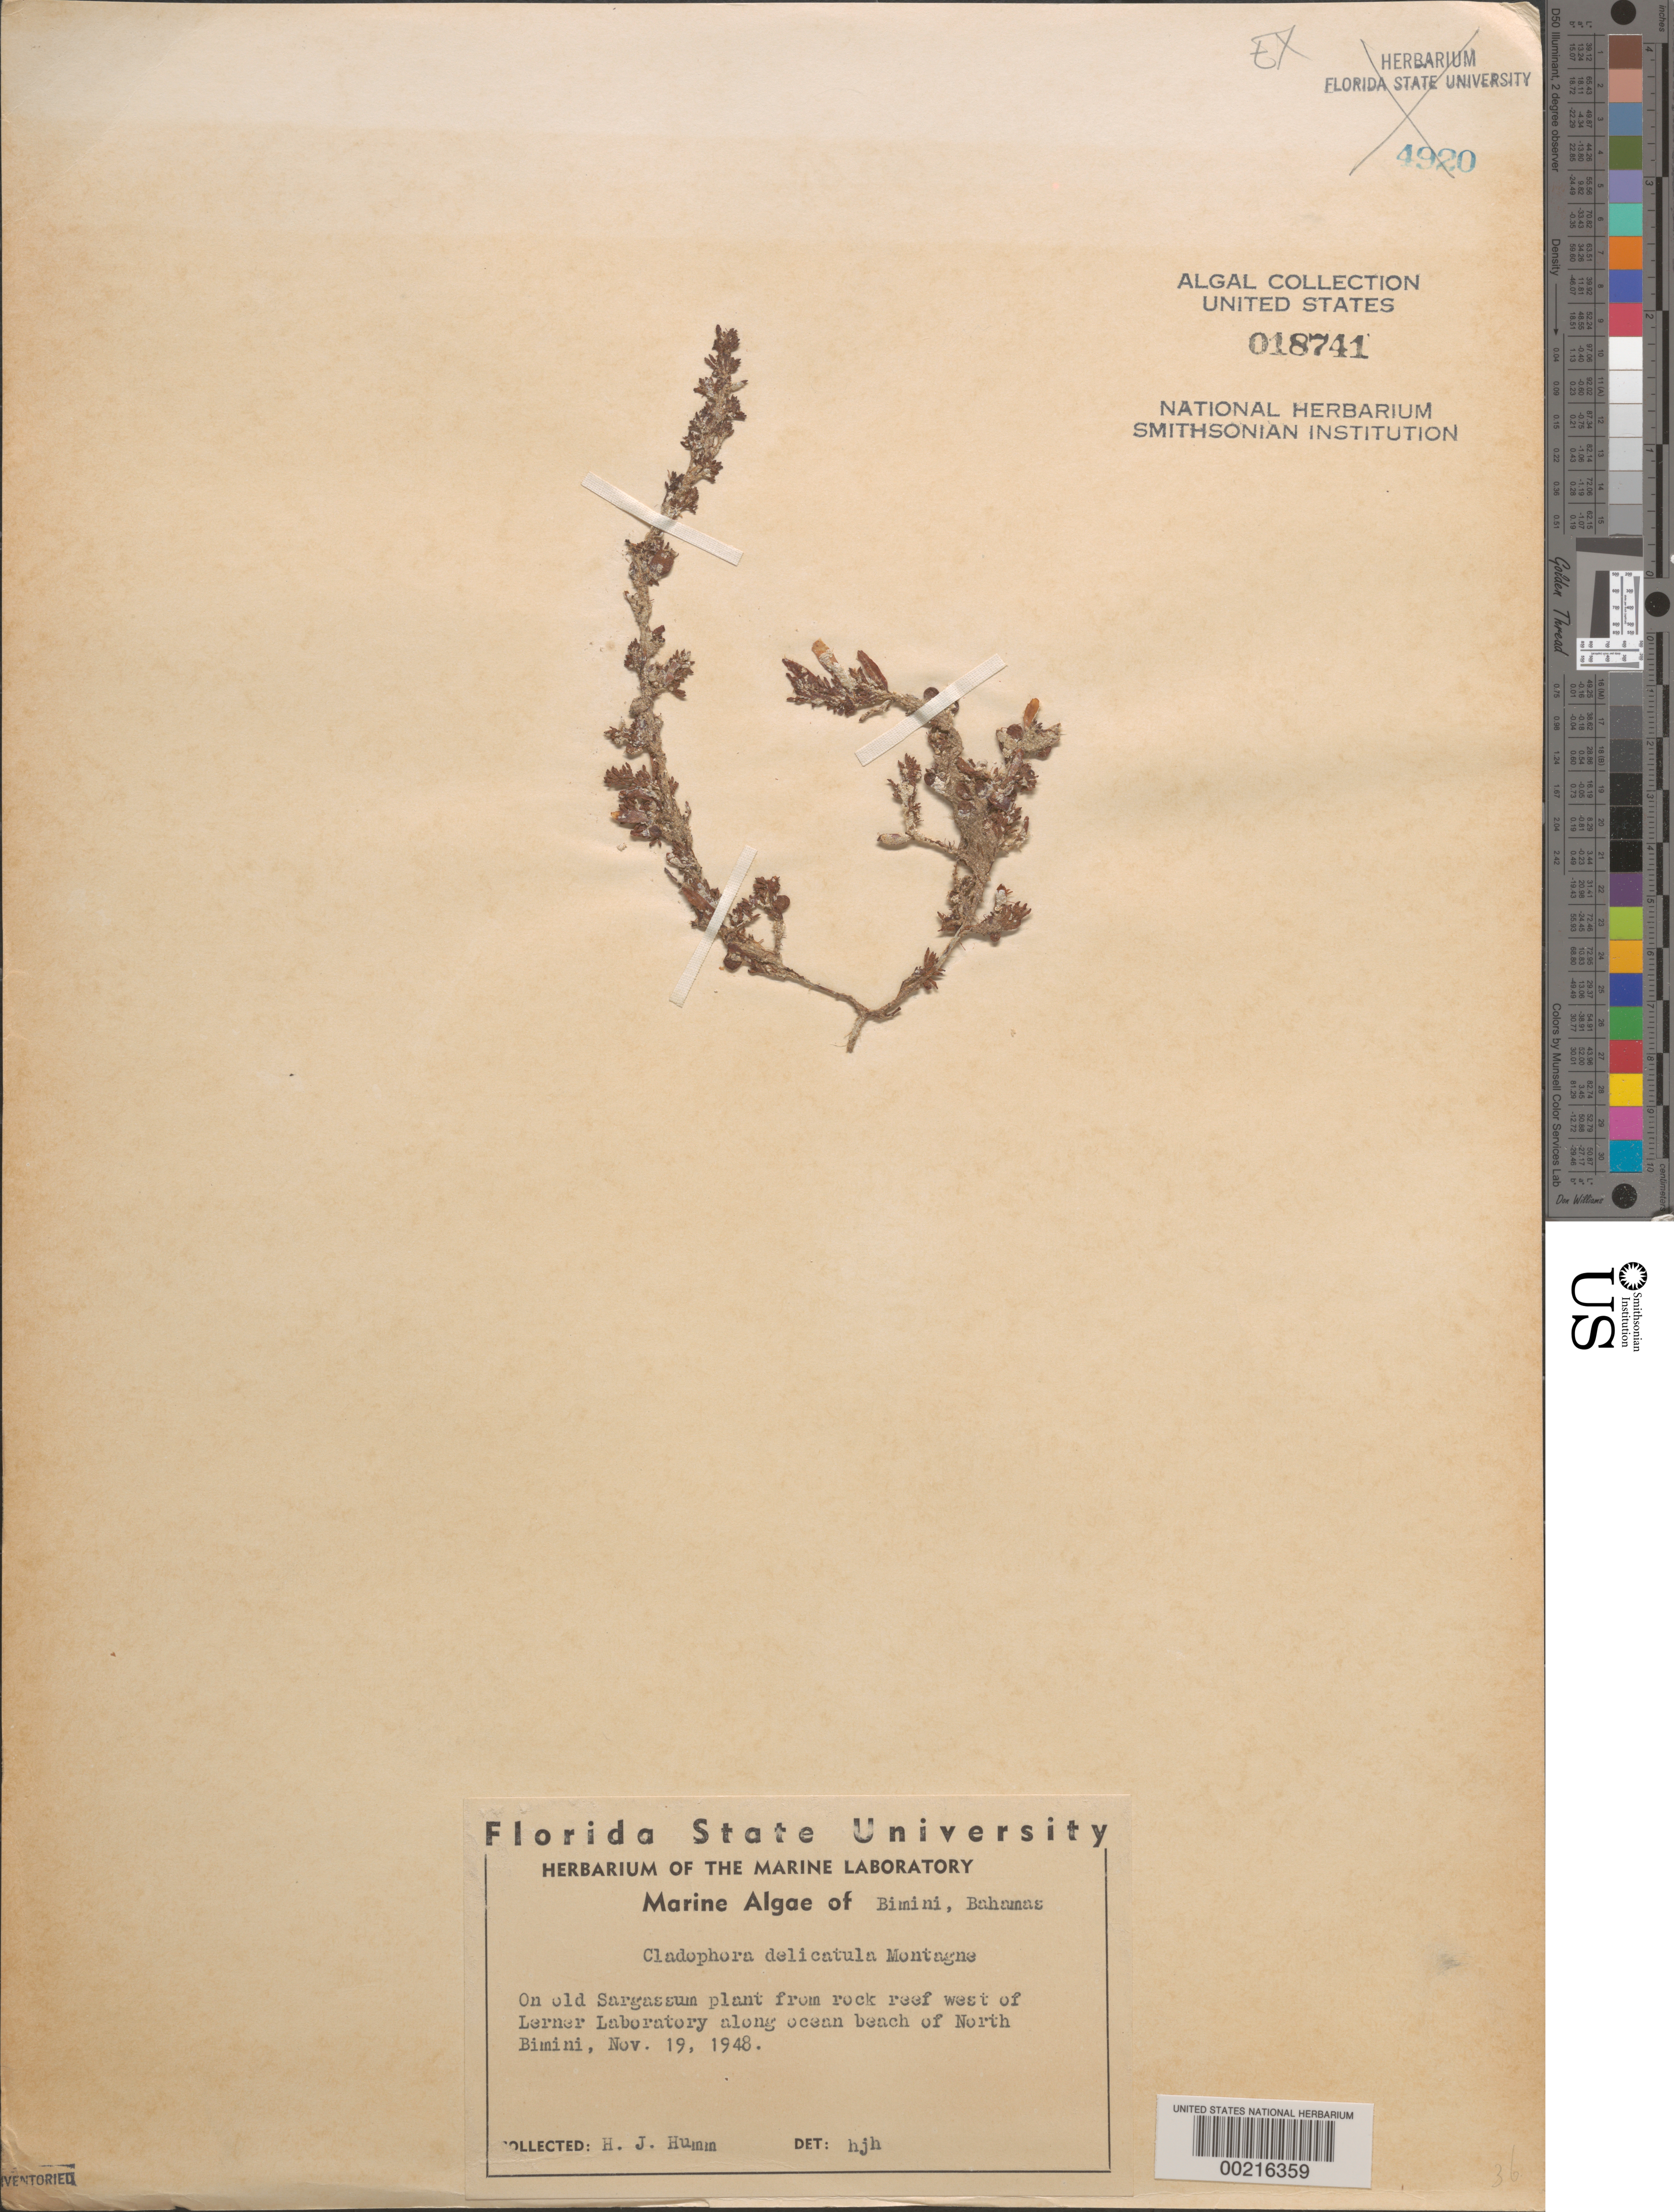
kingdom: Plantae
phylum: Chlorophyta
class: Ulvophyceae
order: Cladophorales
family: Anadyomenaceae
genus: Willeella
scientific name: Willeella brachyclados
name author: (Montagne) M.J. Wynne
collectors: H. J. Humm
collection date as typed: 19 Nov 1948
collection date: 1948-11-19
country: Bahamas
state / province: Biminis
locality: West of lerner laboratory, north bimini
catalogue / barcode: US 18741